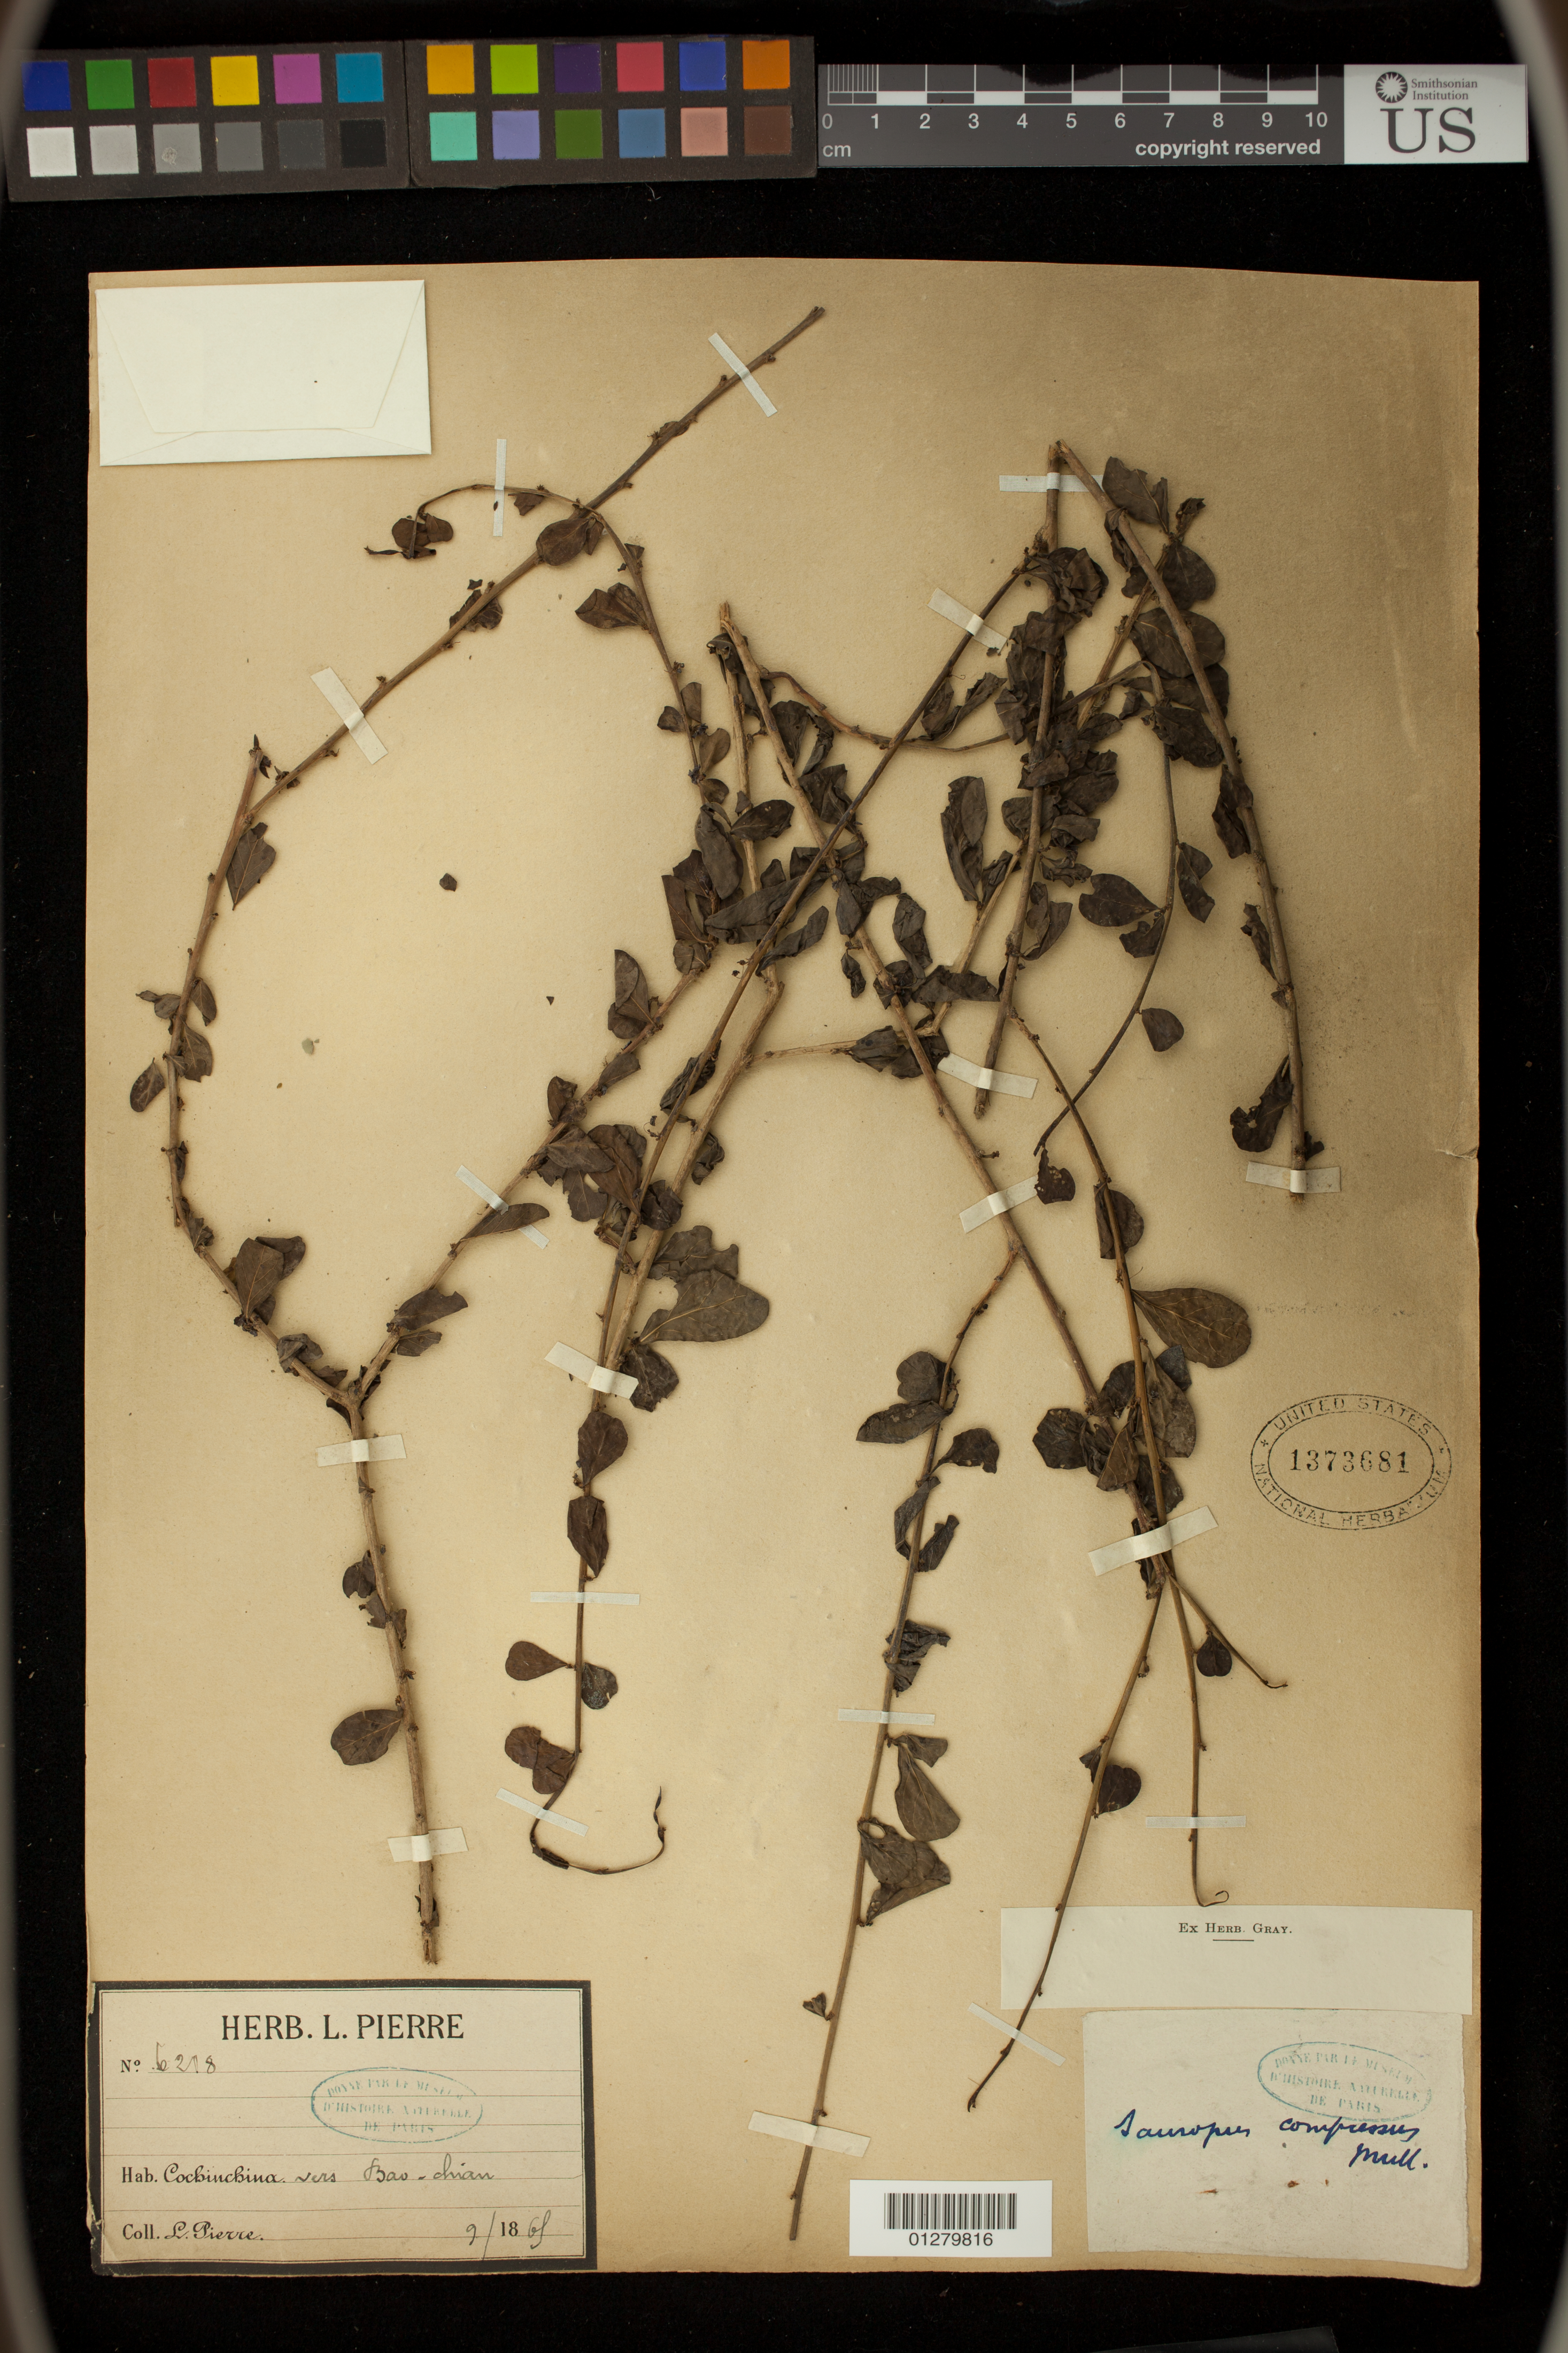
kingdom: Plantae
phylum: Tracheophyta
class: Magnoliopsida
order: Malpighiales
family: Phyllanthaceae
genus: Sauropus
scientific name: Sauropus quadrangularis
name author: (Willd.) Müll. Arg.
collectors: L. Pierre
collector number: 6218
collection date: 1868-09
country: Vietnam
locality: Cochinchina vers Bao-hian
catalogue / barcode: US 1373681